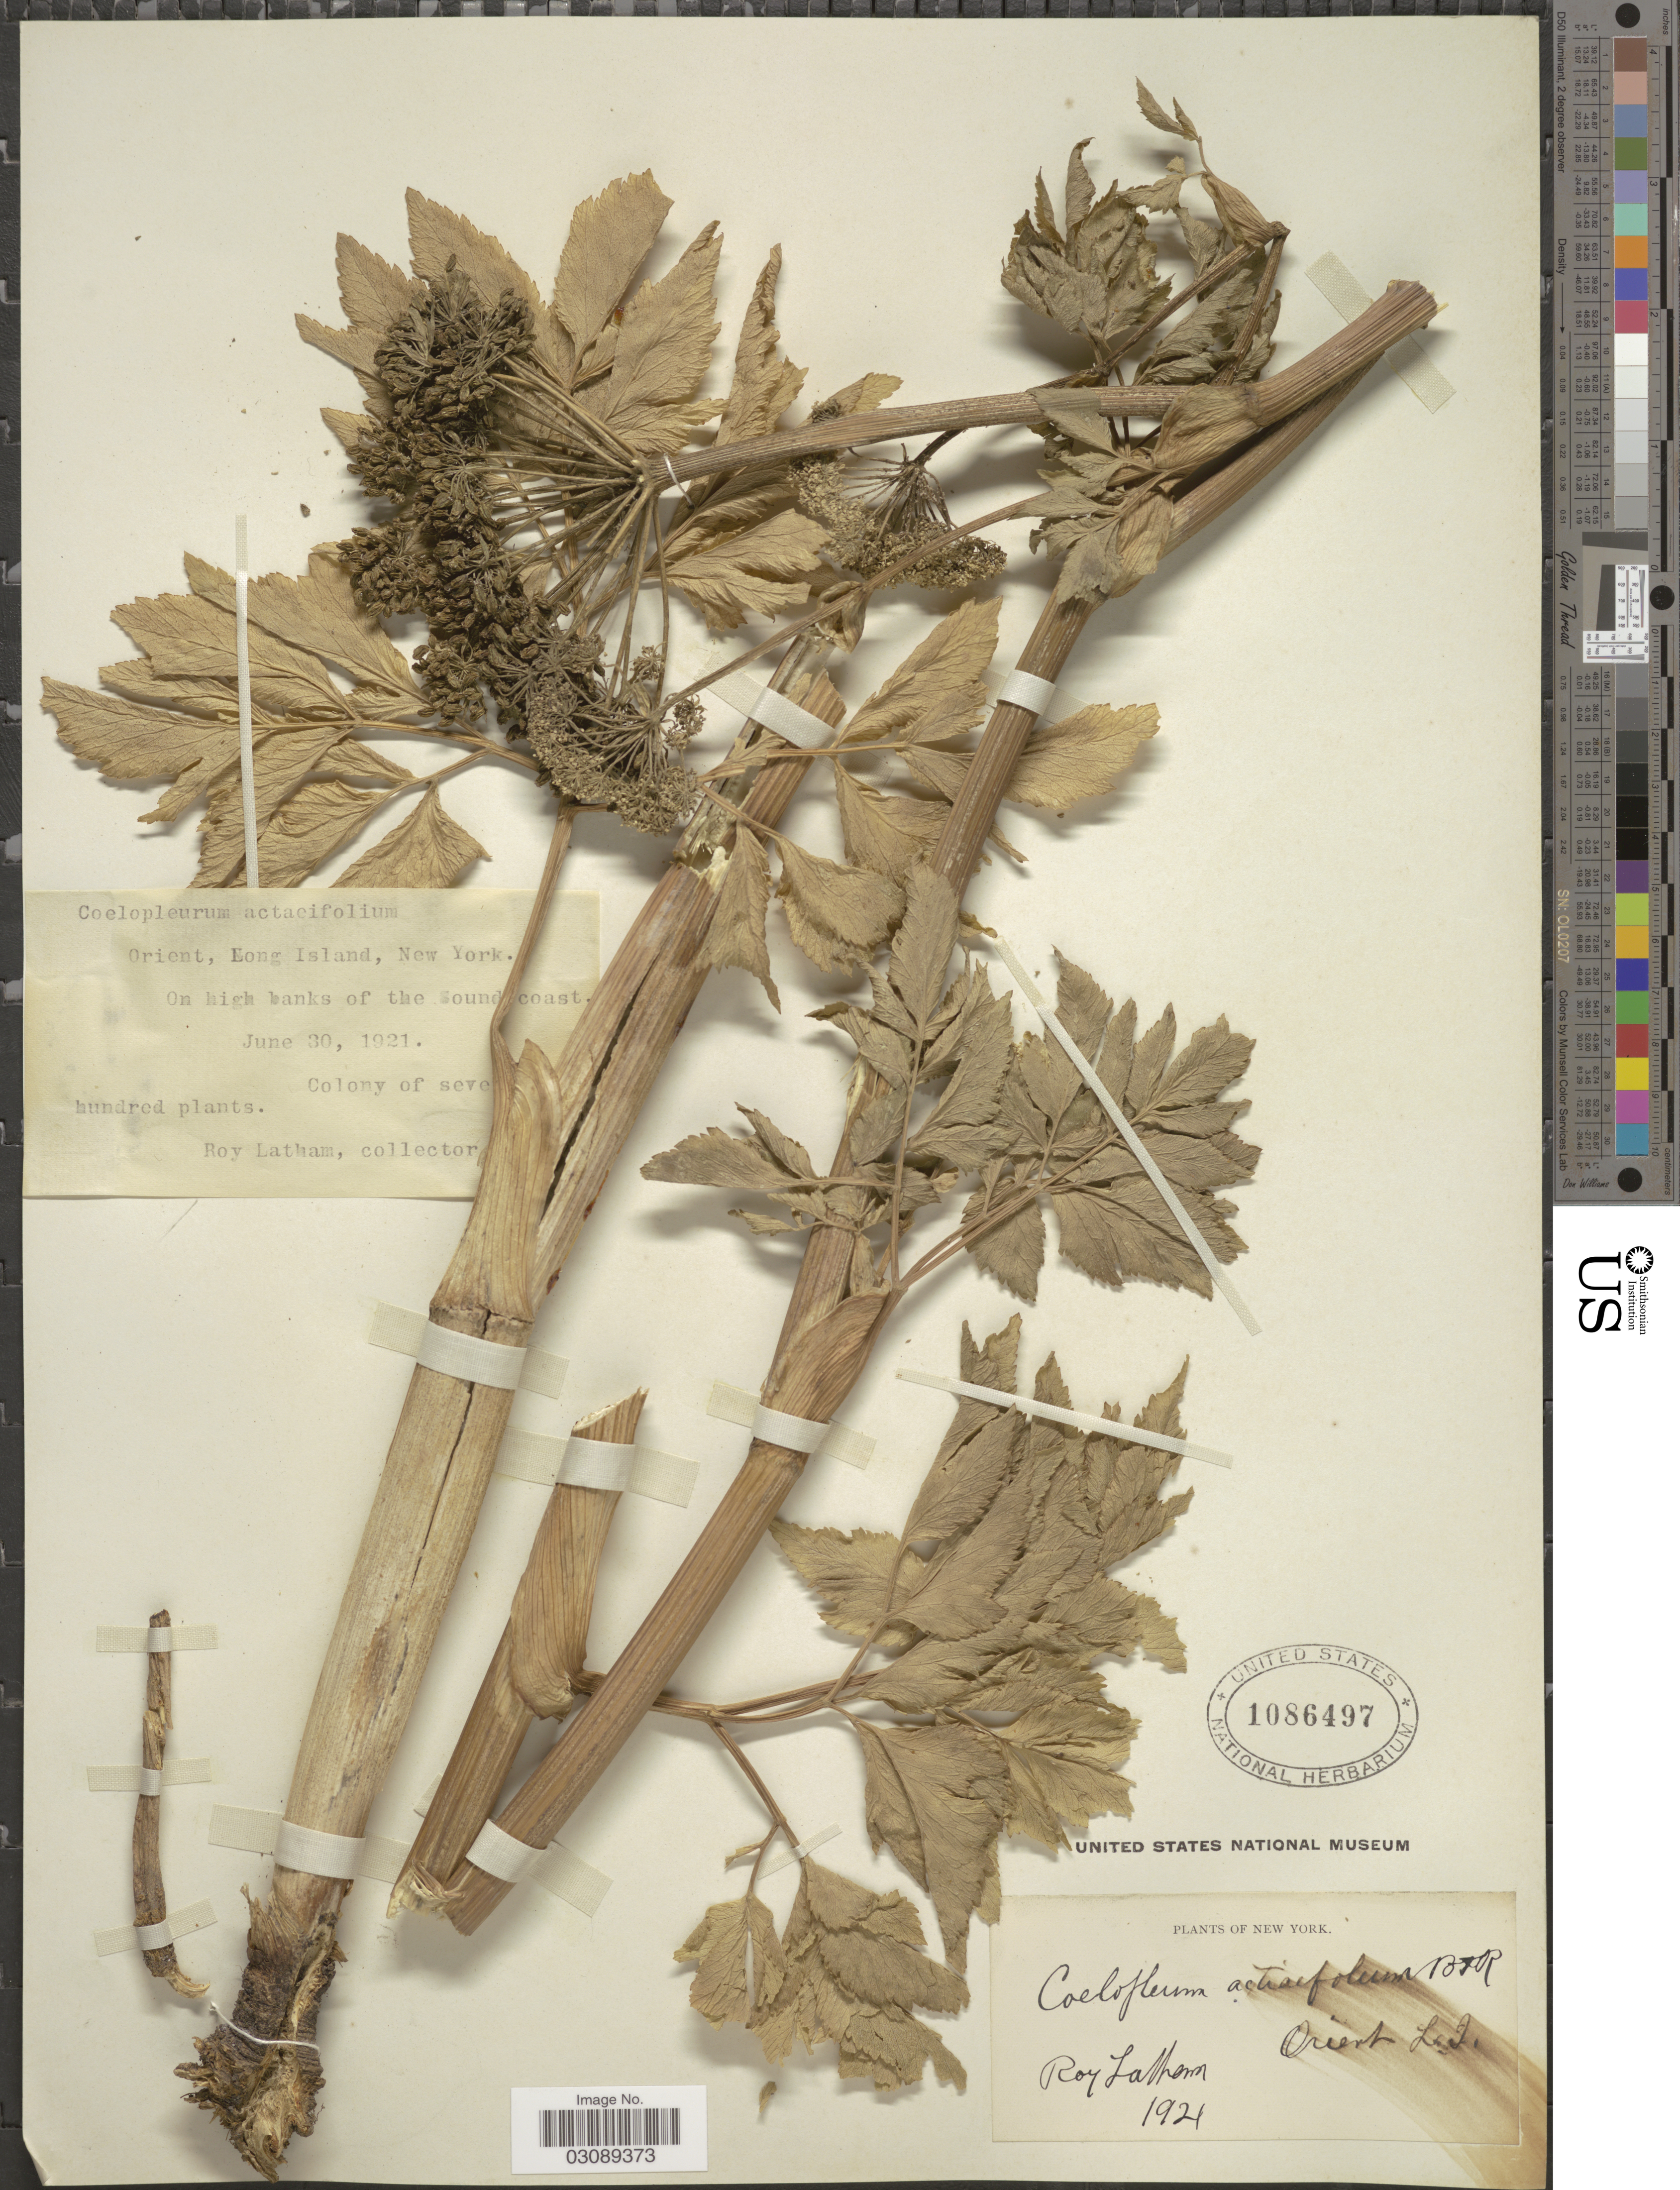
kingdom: Plantae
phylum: Tracheophyta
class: Magnoliopsida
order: Apiales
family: Apiaceae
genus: Coelopleurum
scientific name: Coelopleurum actaeifolium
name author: (Michx.) J.M. Coult. & Rose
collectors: R. Latham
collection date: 1921-06-30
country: United States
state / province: New York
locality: Orient, Long Island.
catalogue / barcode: US 1086497